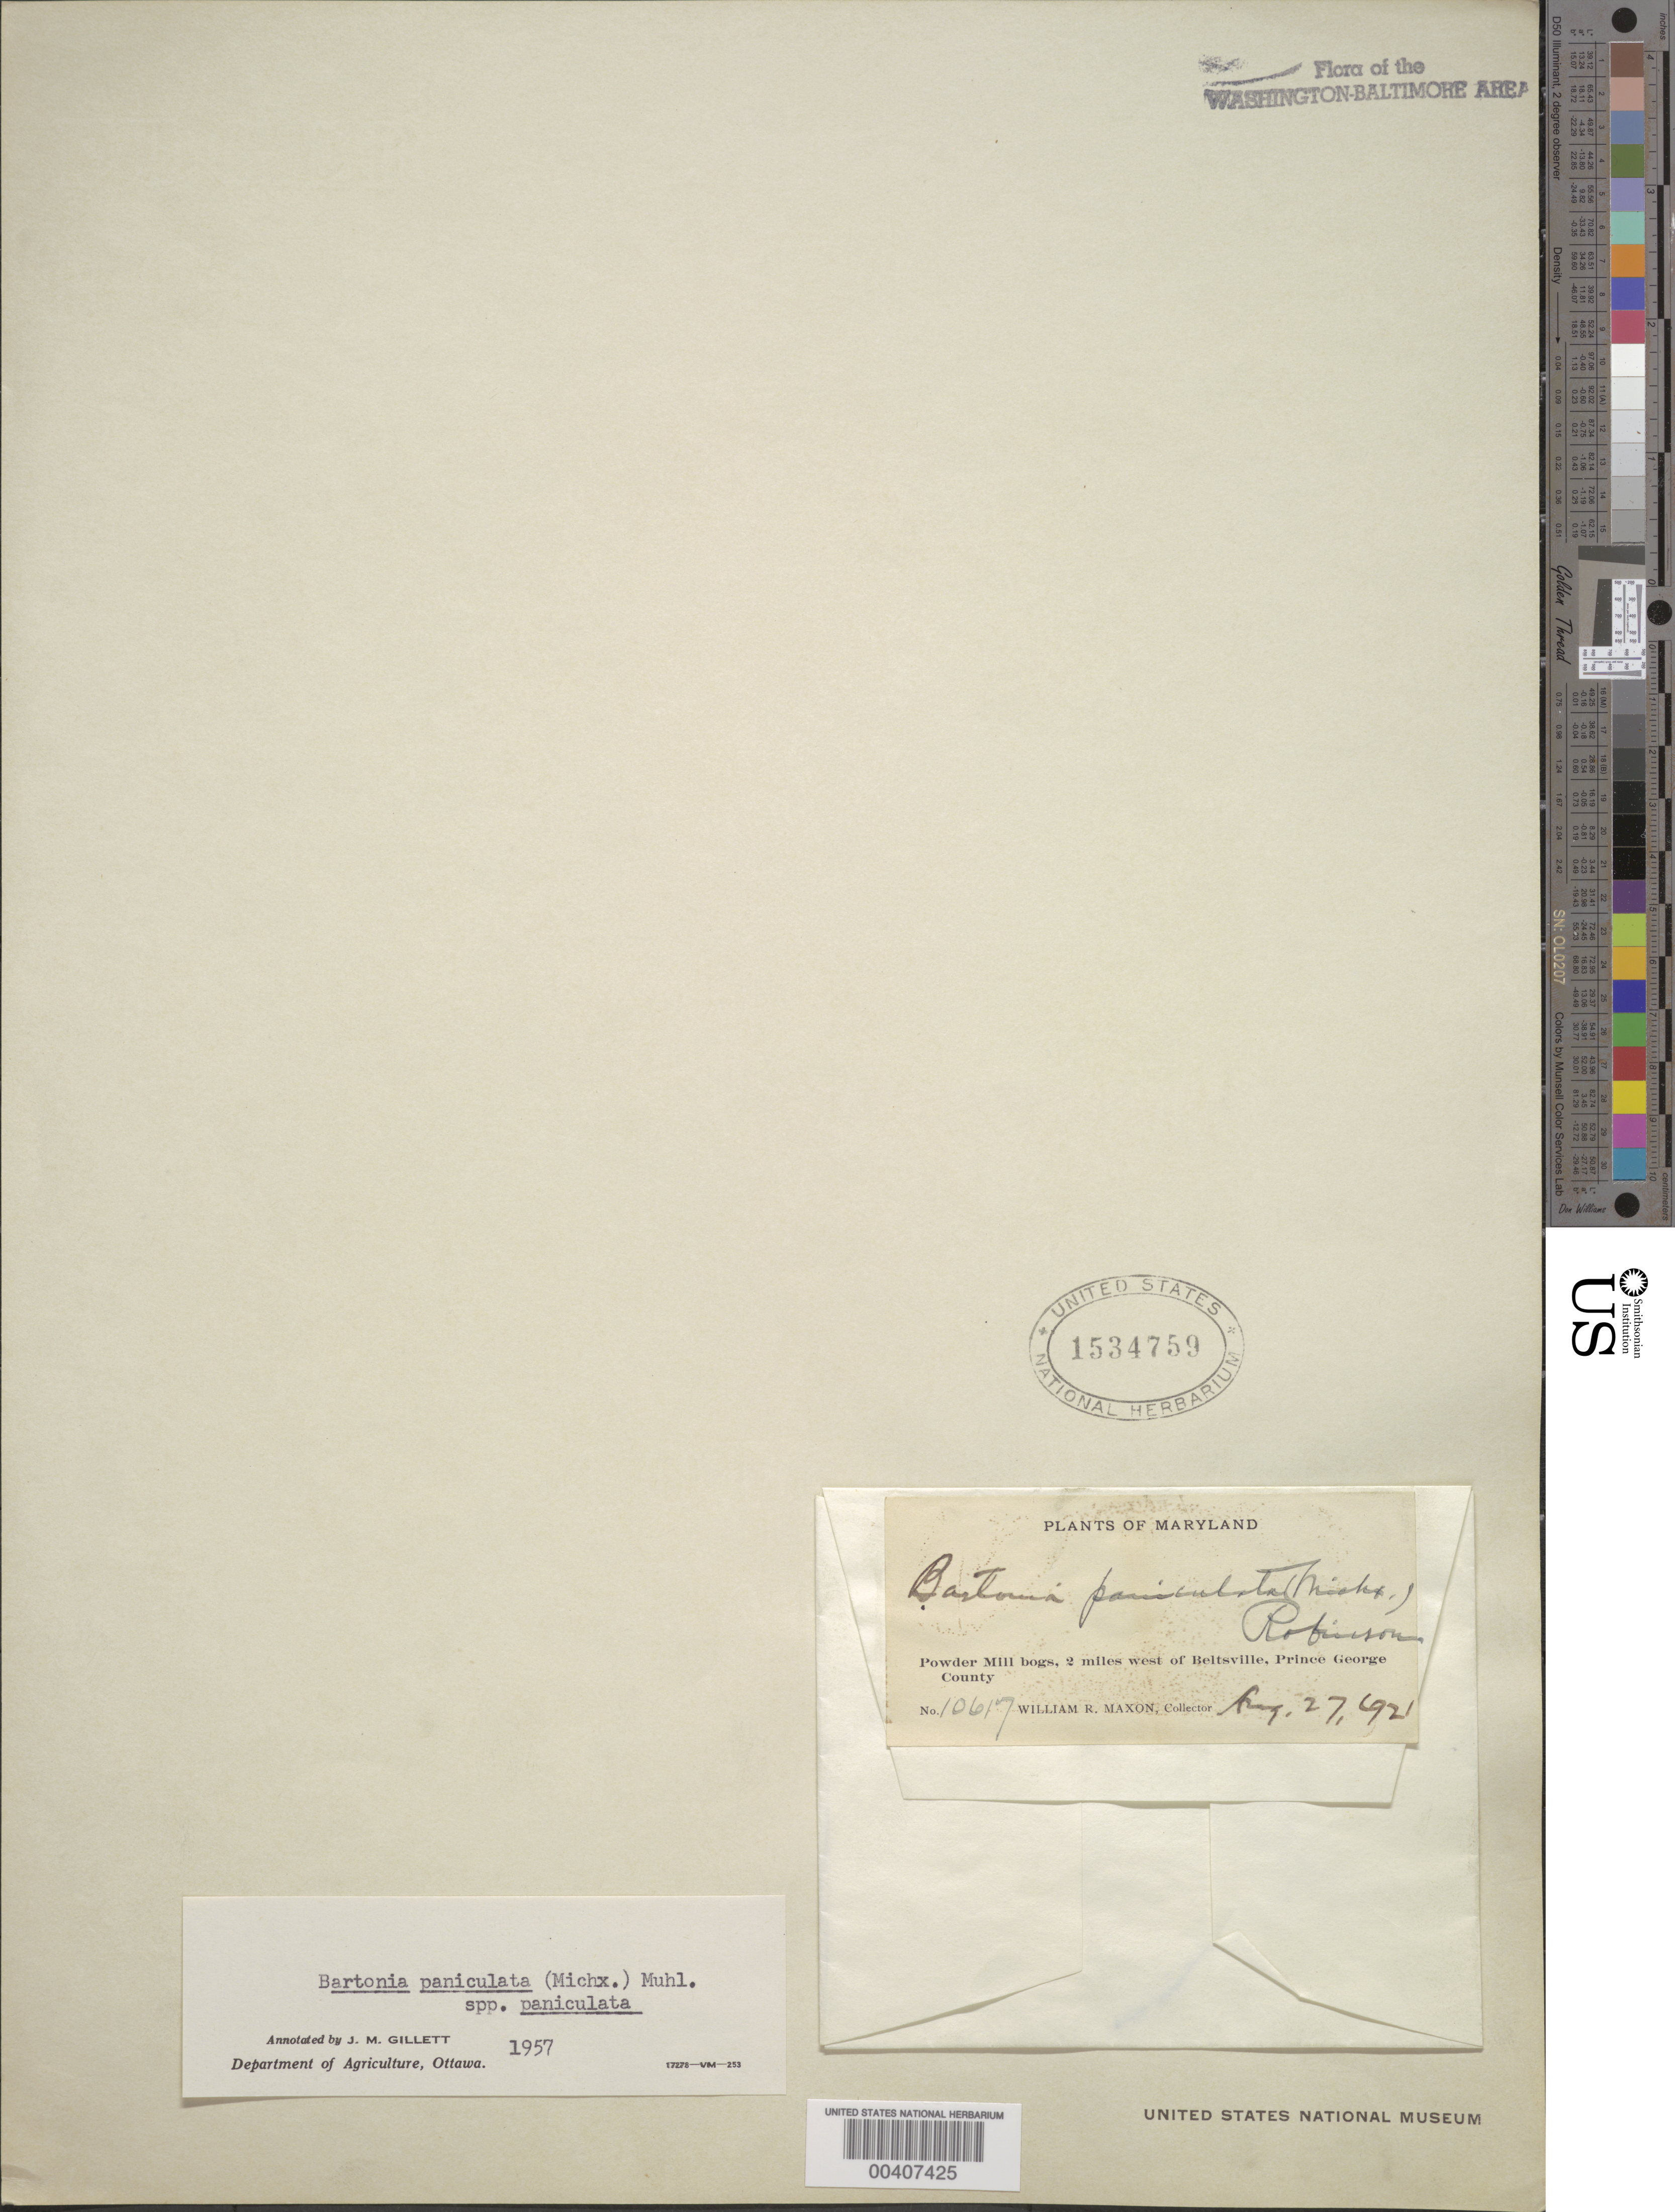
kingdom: Plantae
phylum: Tracheophyta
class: Magnoliopsida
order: Gentianales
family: Gentianaceae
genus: Bartonia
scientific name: Bartonia paniculata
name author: (Michx.) Muhl.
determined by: Gillett, J. M.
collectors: W. R. Maxon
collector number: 10617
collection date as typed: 27 Aug 1921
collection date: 1921-08-27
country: United States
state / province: Maryland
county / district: Prince George's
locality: Powder Mill Bogs, 2 mi. W of Beltsville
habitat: Bog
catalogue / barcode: US 1534759